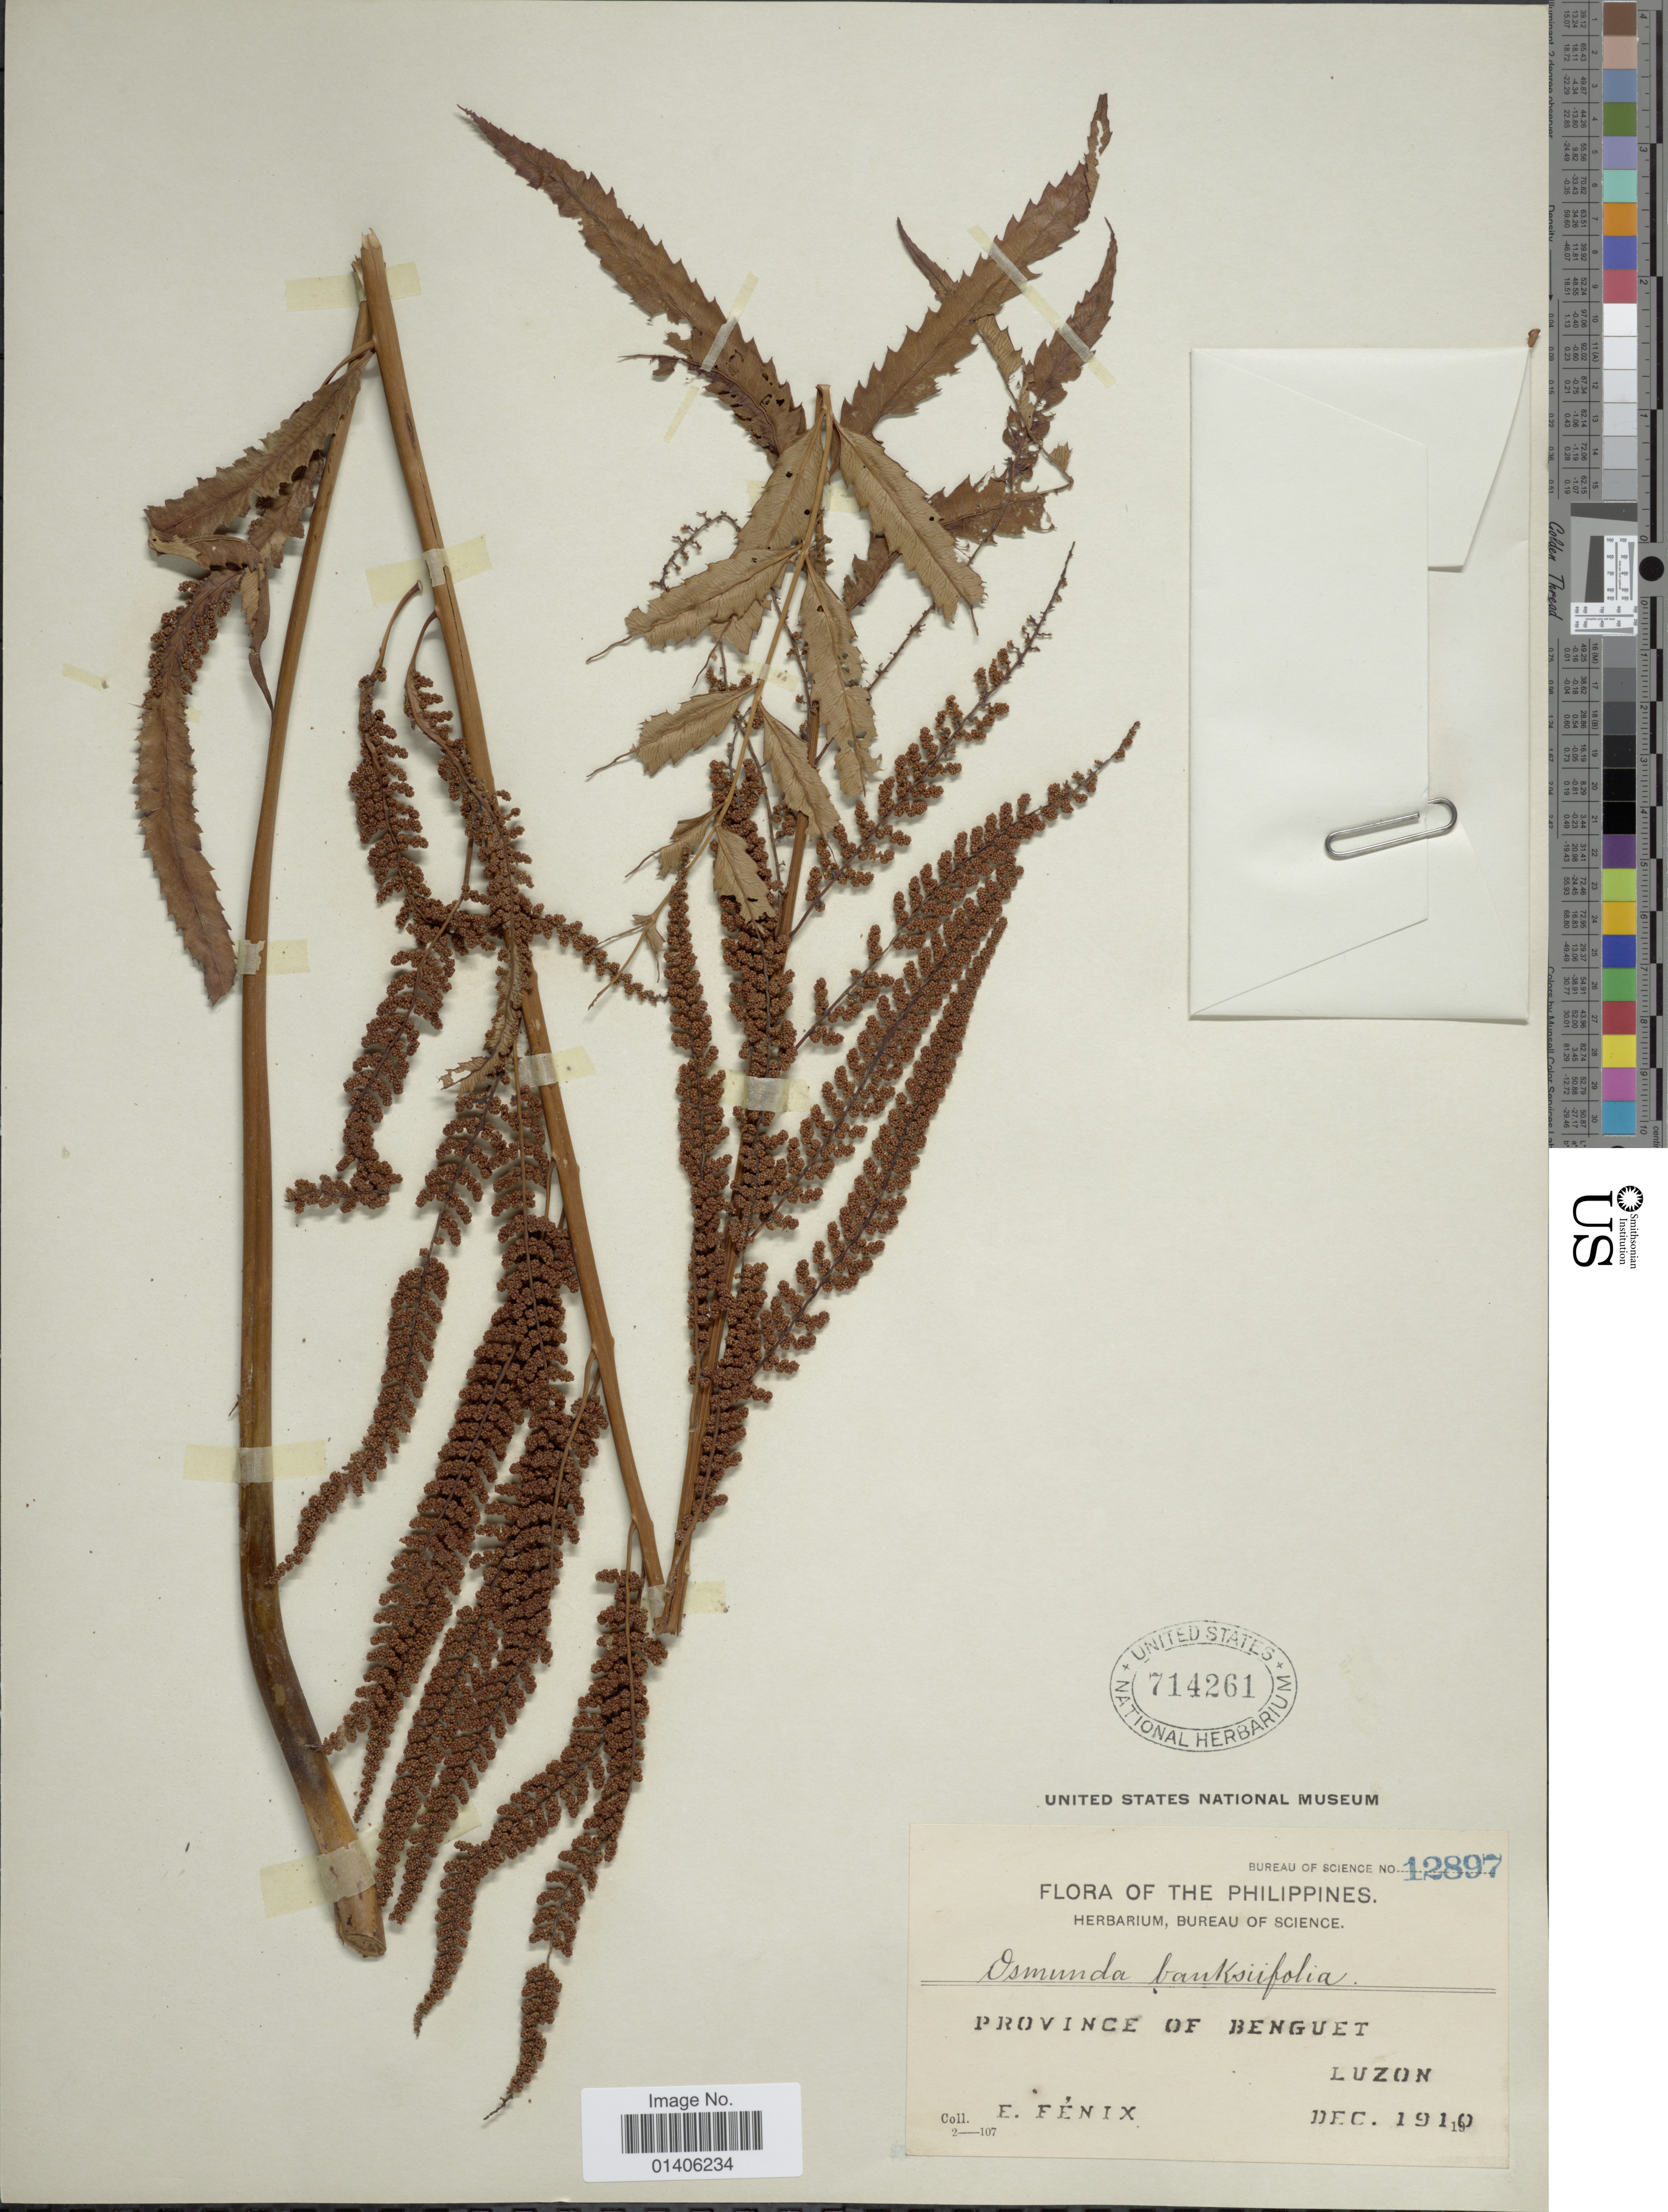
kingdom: Plantae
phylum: Tracheophyta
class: Polypodiopsida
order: Osmundales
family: Osmundaceae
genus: Osmunda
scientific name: Osmunda banksiifolia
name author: (C. Presl) Kuhn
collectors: E. Fenix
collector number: Bureau of Science 12897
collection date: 1910-12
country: Philippines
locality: Province of Benguet, Luzon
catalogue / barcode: US 714261